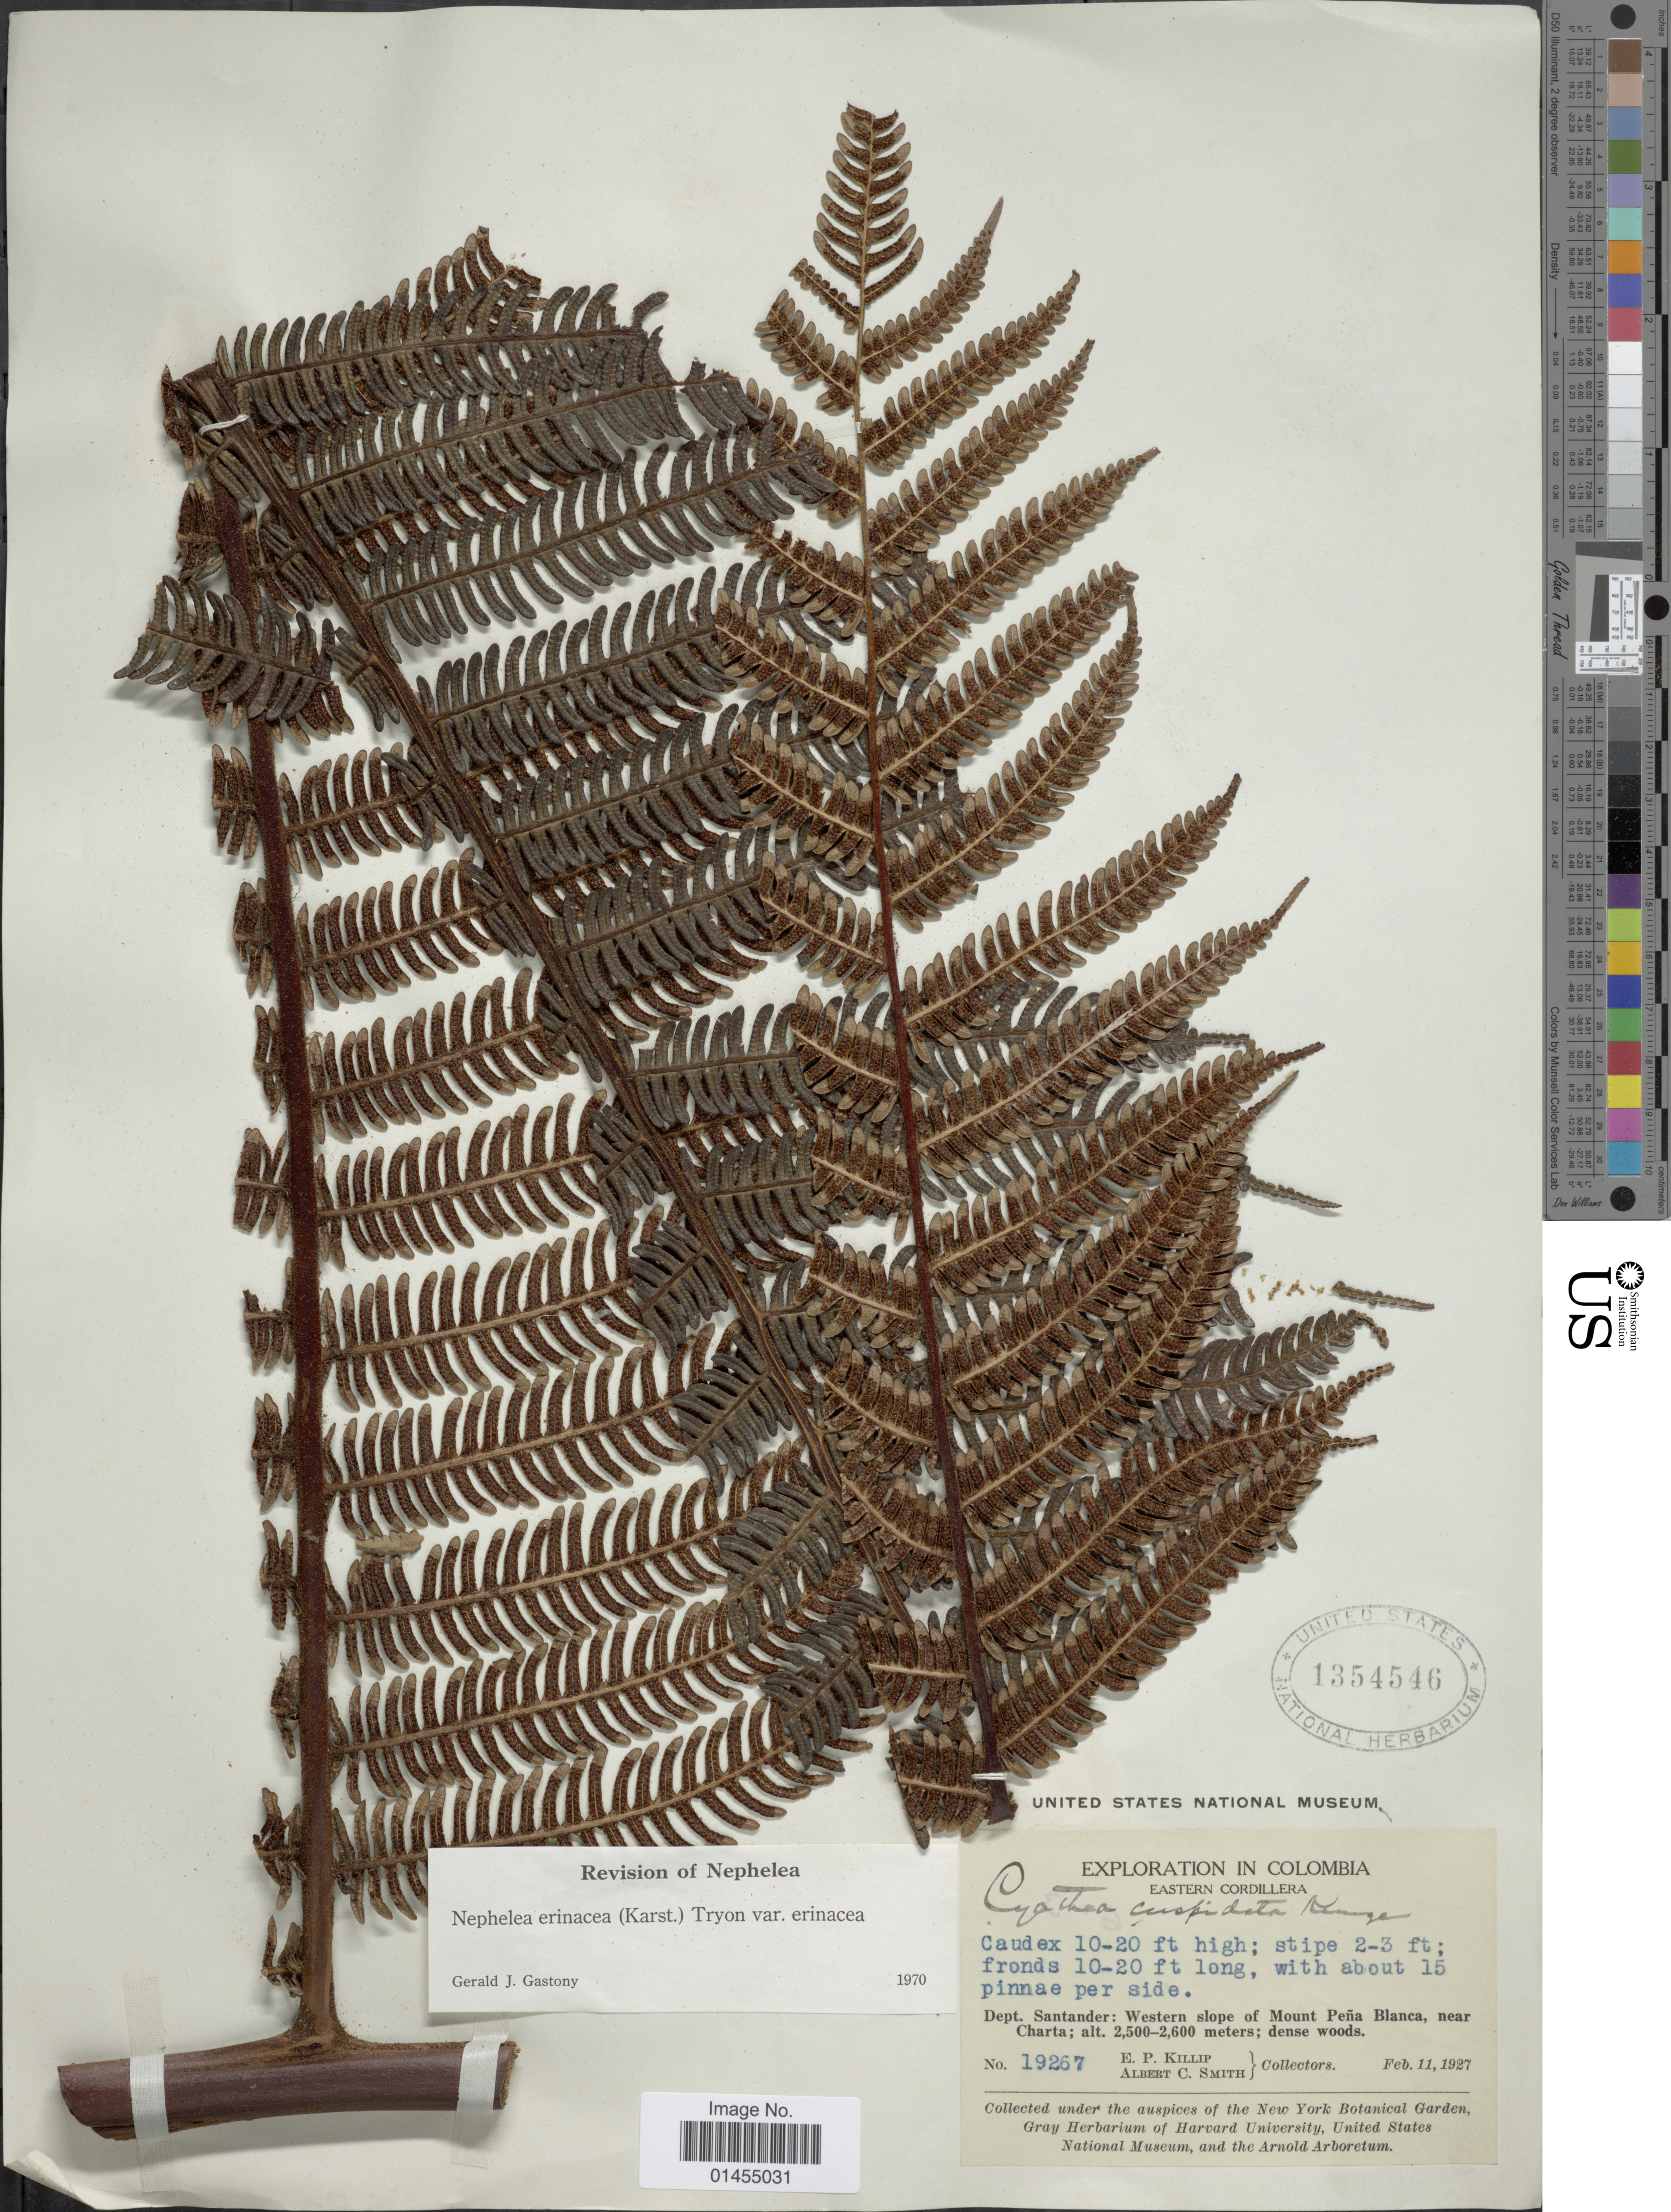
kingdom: Plantae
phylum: Tracheophyta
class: Polypodiopsida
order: Cyatheales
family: Cyatheaceae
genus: Alsophila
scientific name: Alsophila erinacea var. erinacea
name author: (H. Karst.) D.S. Conant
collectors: E. P. Killip & A. C. Smith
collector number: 19267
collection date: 1927-02-11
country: Colombia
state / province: Santander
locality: Eastern Cordillera. Western slope of Mount Peña Blanca, near Charta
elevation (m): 2500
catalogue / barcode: US 1354546